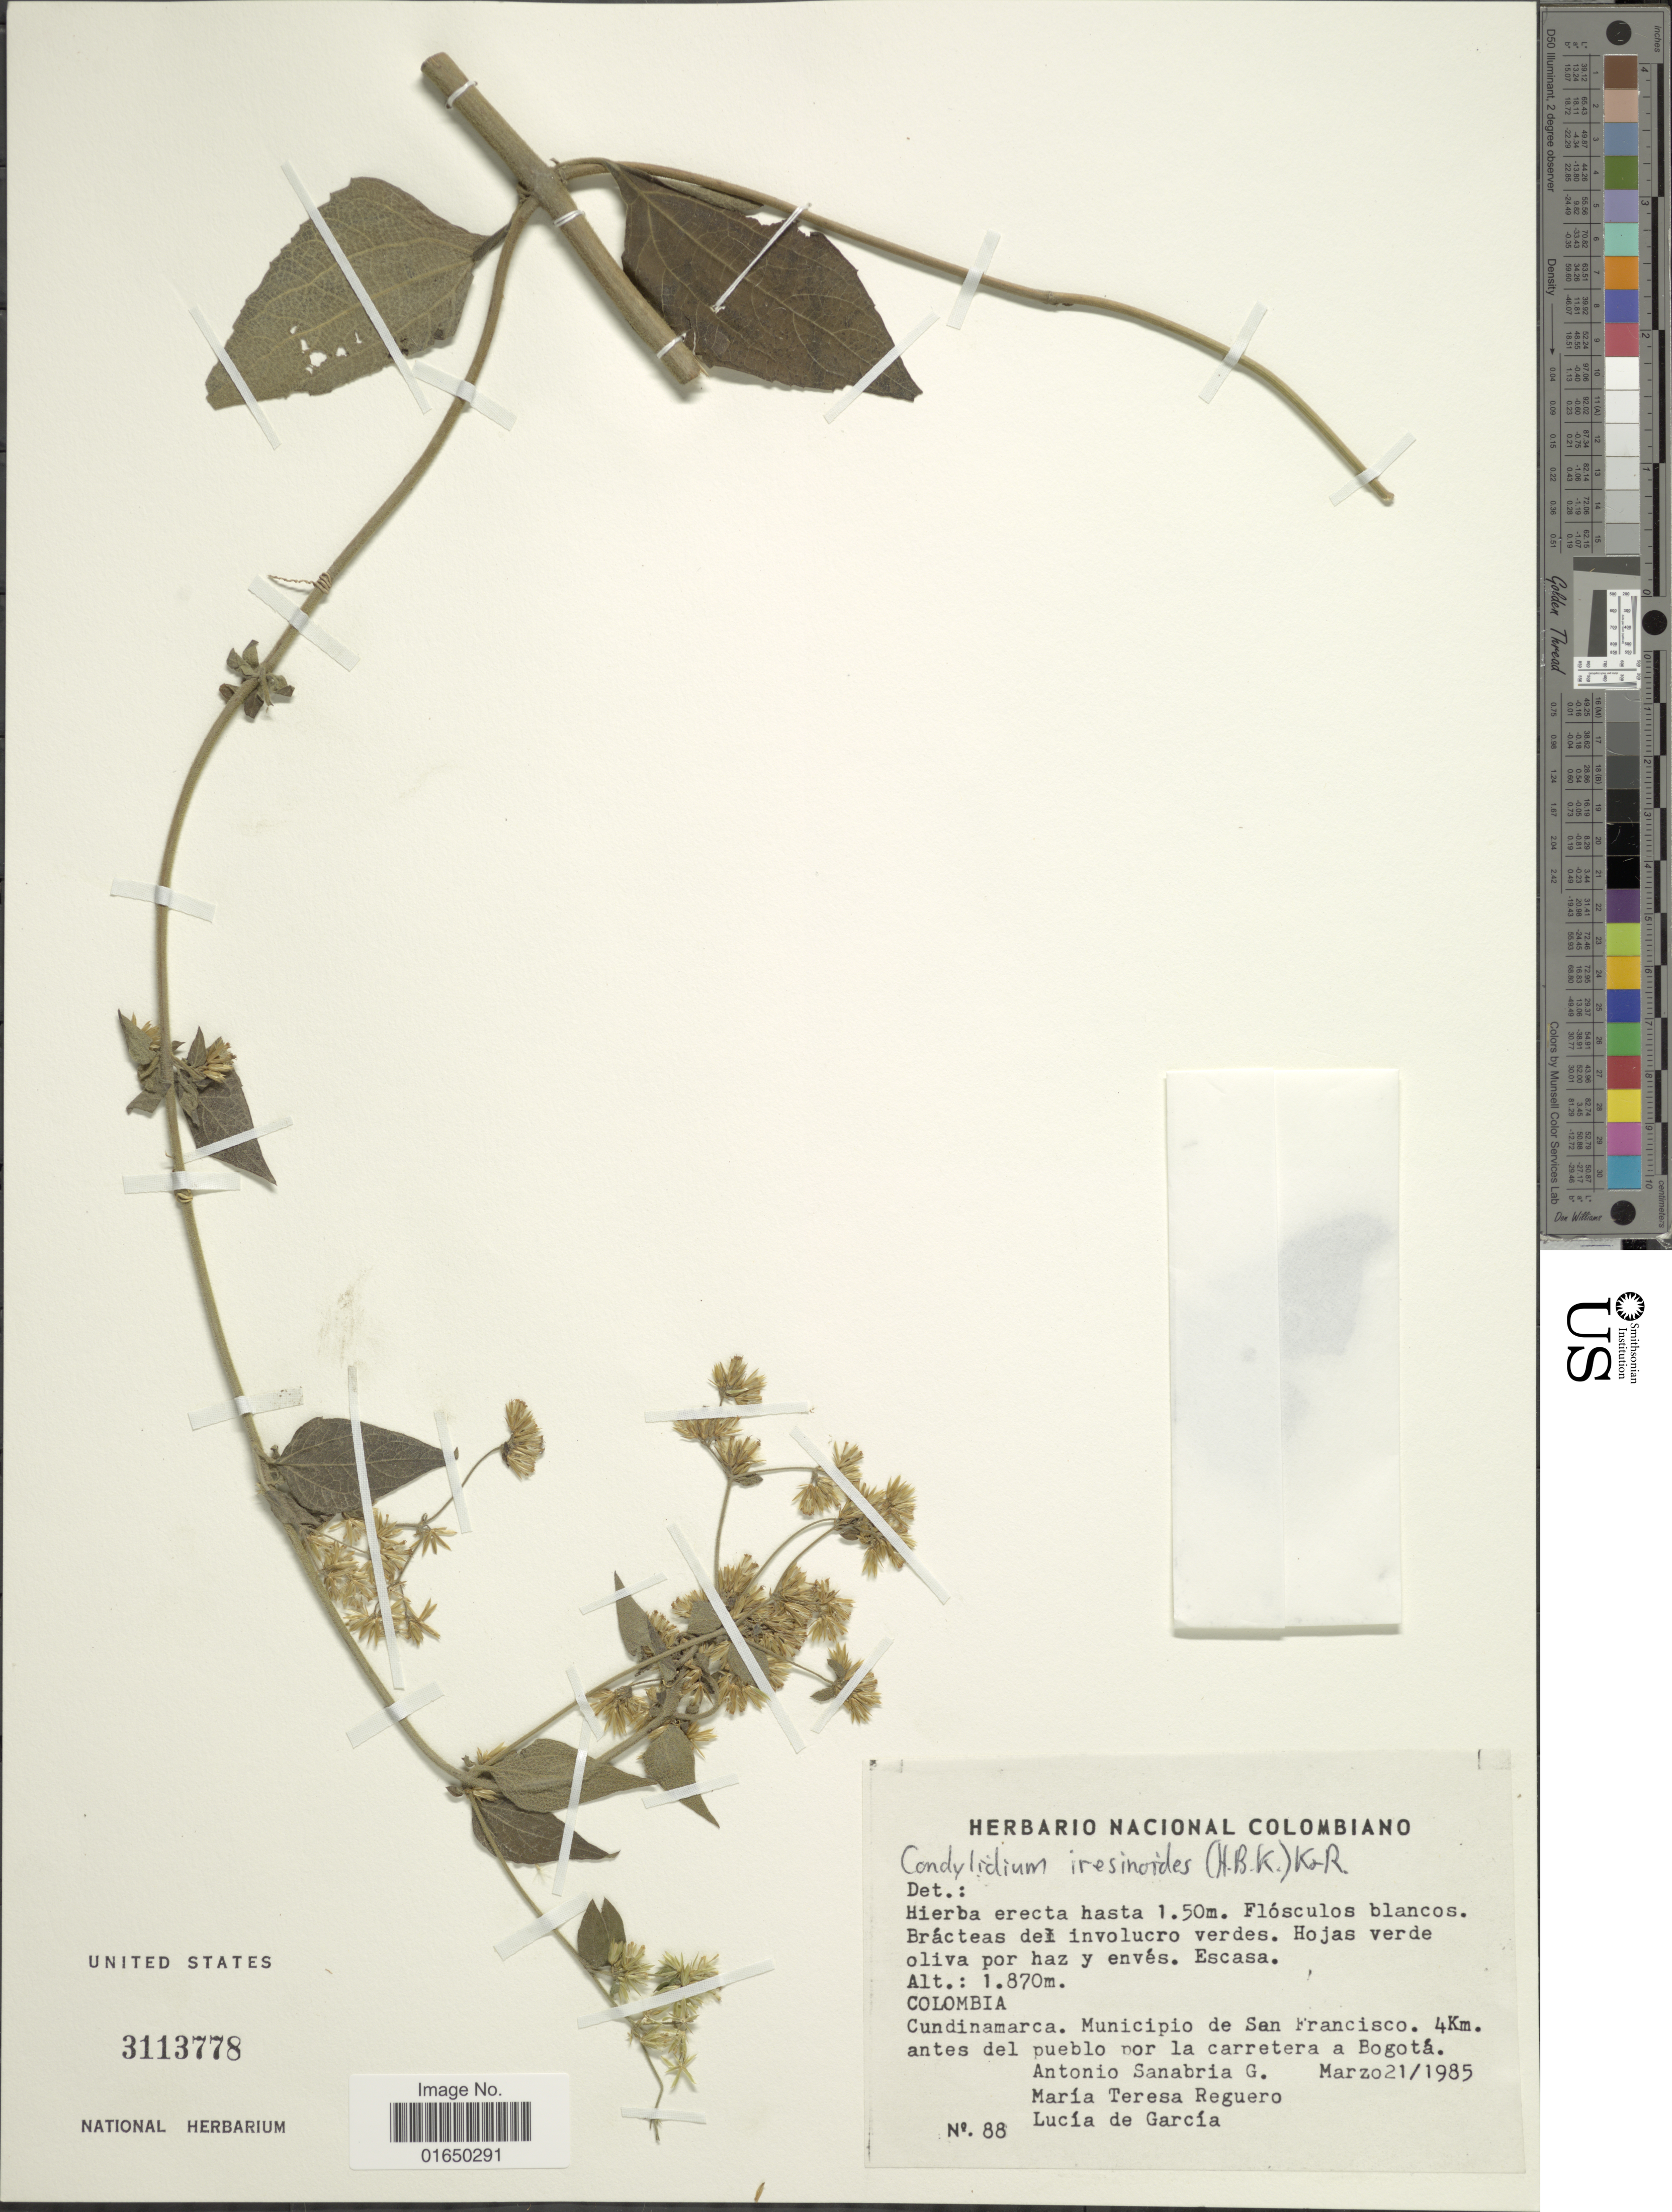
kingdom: Plantae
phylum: Tracheophyta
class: Magnoliopsida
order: Asterales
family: Asteraceae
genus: Condylidium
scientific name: Condylidium iresinoides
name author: (Kunth) R.M. King & H. Rob.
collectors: A. Sanabria G., M. Reguero & L. Garcia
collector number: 88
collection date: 1985-03-21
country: Colombia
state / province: Cundinamarca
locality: Municipio de San Francisco. 4Km anted del pueblo por la carretera a Bogotá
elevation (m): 1870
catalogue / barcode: US 3113778